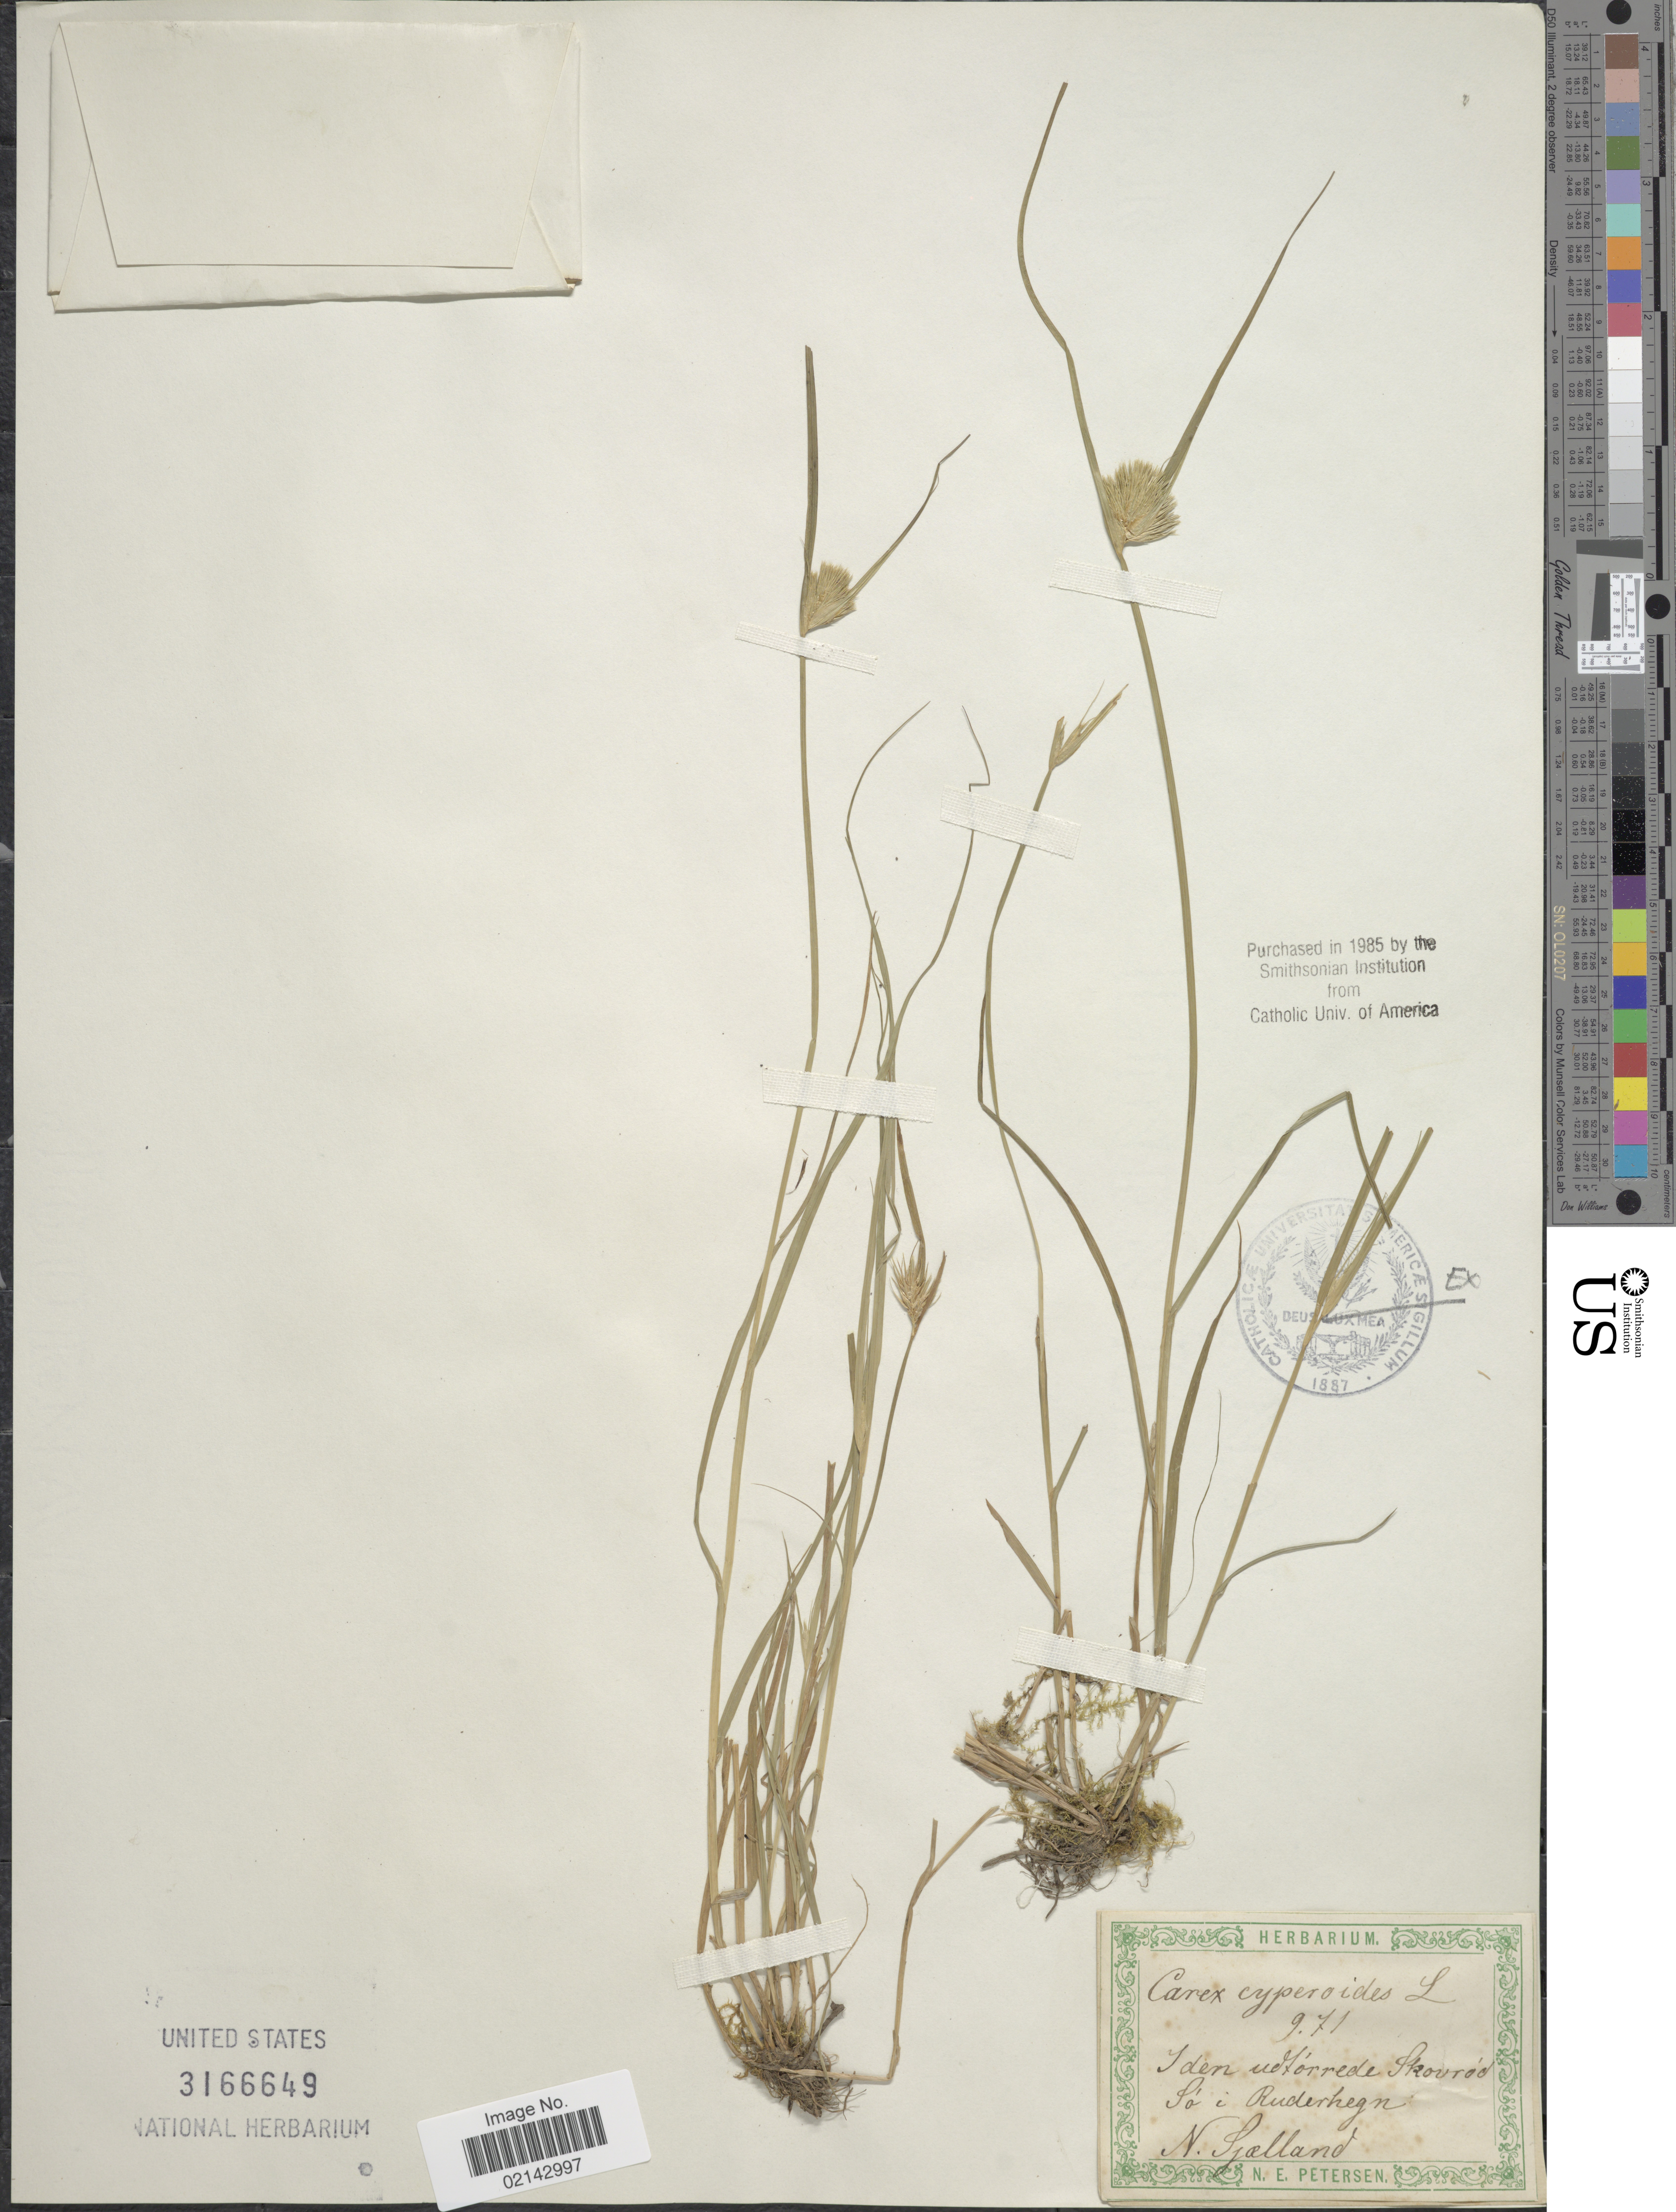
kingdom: Plantae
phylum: Tracheophyta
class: Liliopsida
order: Poales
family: Cyperaceae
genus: Carex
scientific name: Carex bohemica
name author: Schreb.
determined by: Strong, Mark T., (BOT), Smithsonian Institution - National Museum of Natural History (UNITED STATES)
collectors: Ex herb. N. E. Petersen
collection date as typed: Transcribed d/m/y: /9/71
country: Denmark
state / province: Sjæland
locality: I den udforrede Skovrød Sø i Ruderhegn N. Sjaelland.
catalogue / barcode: US 3166649